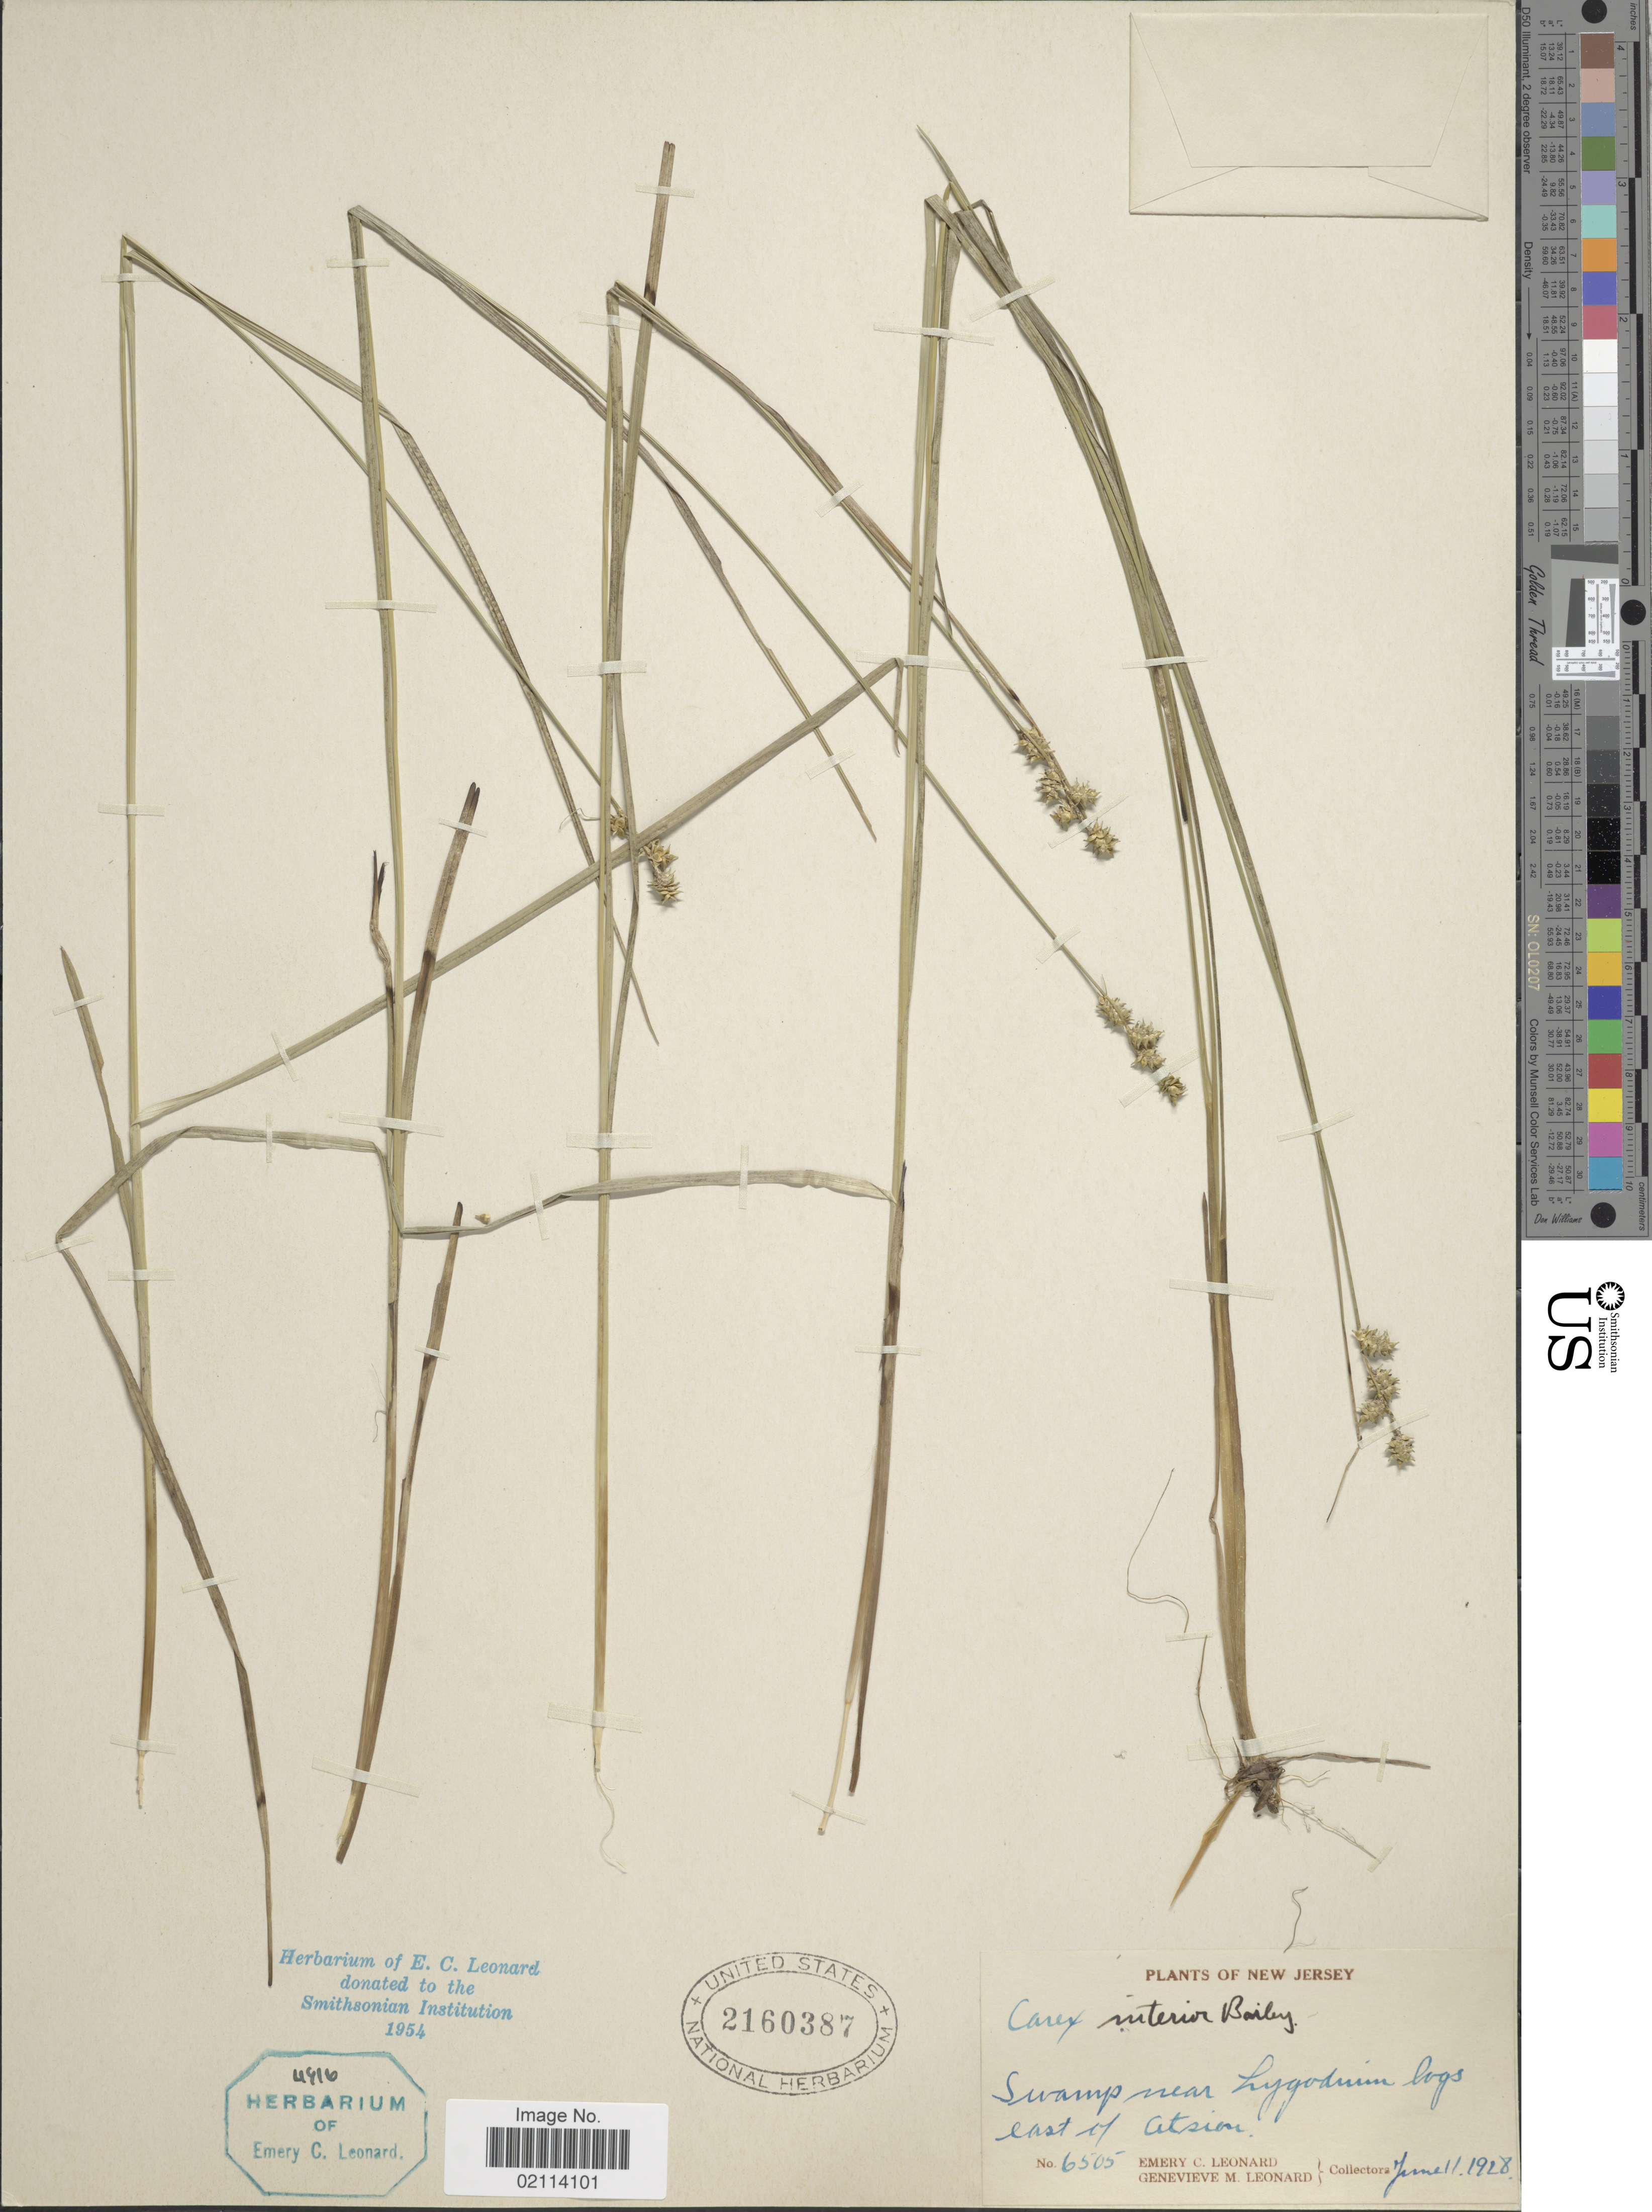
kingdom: Plantae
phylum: Tracheophyta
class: Liliopsida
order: Poales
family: Cyperaceae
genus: Carex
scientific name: Carex interior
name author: L.H. Bailey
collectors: E. C. Leonard & G. M. Leonard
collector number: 6505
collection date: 1928-06-11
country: United States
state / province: New Jersey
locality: Swamp near Lygoduim bogs east of Atsion.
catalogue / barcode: US 2160387